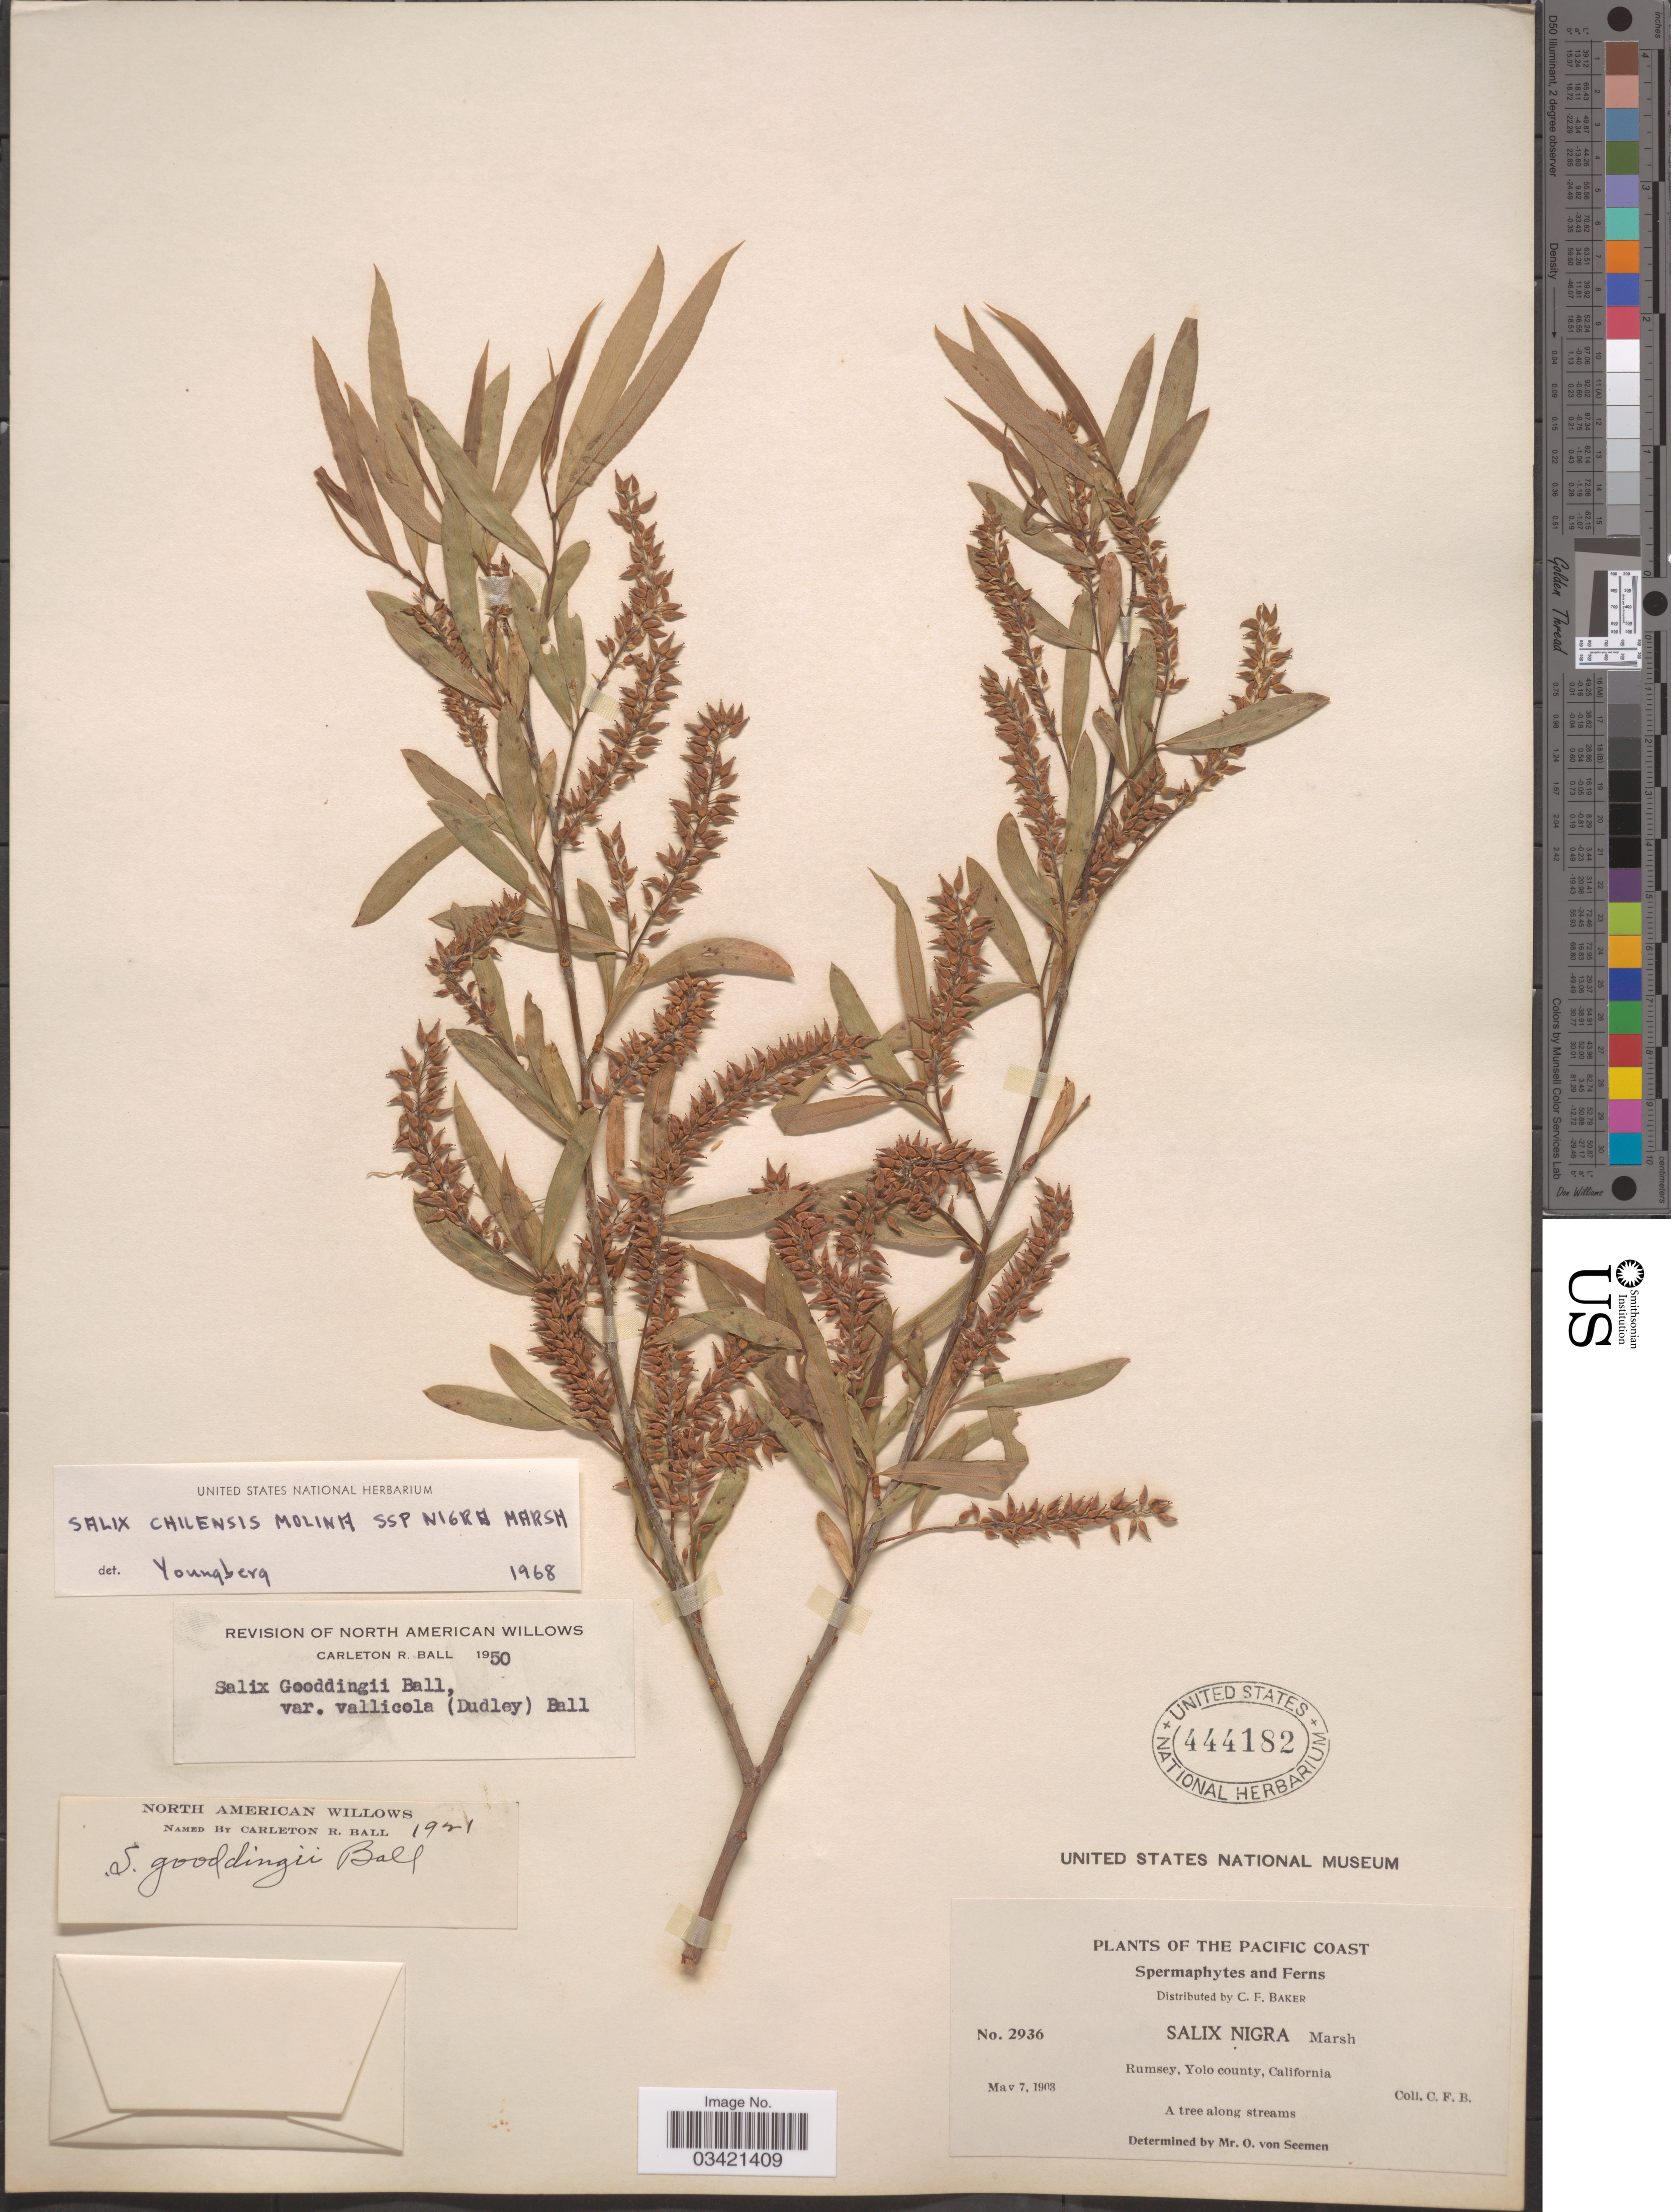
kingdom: Plantae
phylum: Tracheophyta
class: Magnoliopsida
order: Malpighiales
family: Salicaceae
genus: Salix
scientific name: Salix gooddingii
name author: C.R. Ball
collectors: C. F. Baker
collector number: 2936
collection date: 1903-05-07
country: United States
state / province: California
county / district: Yolo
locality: The Pacific Coast. Rumsey, Yolo county.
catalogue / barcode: US 444182